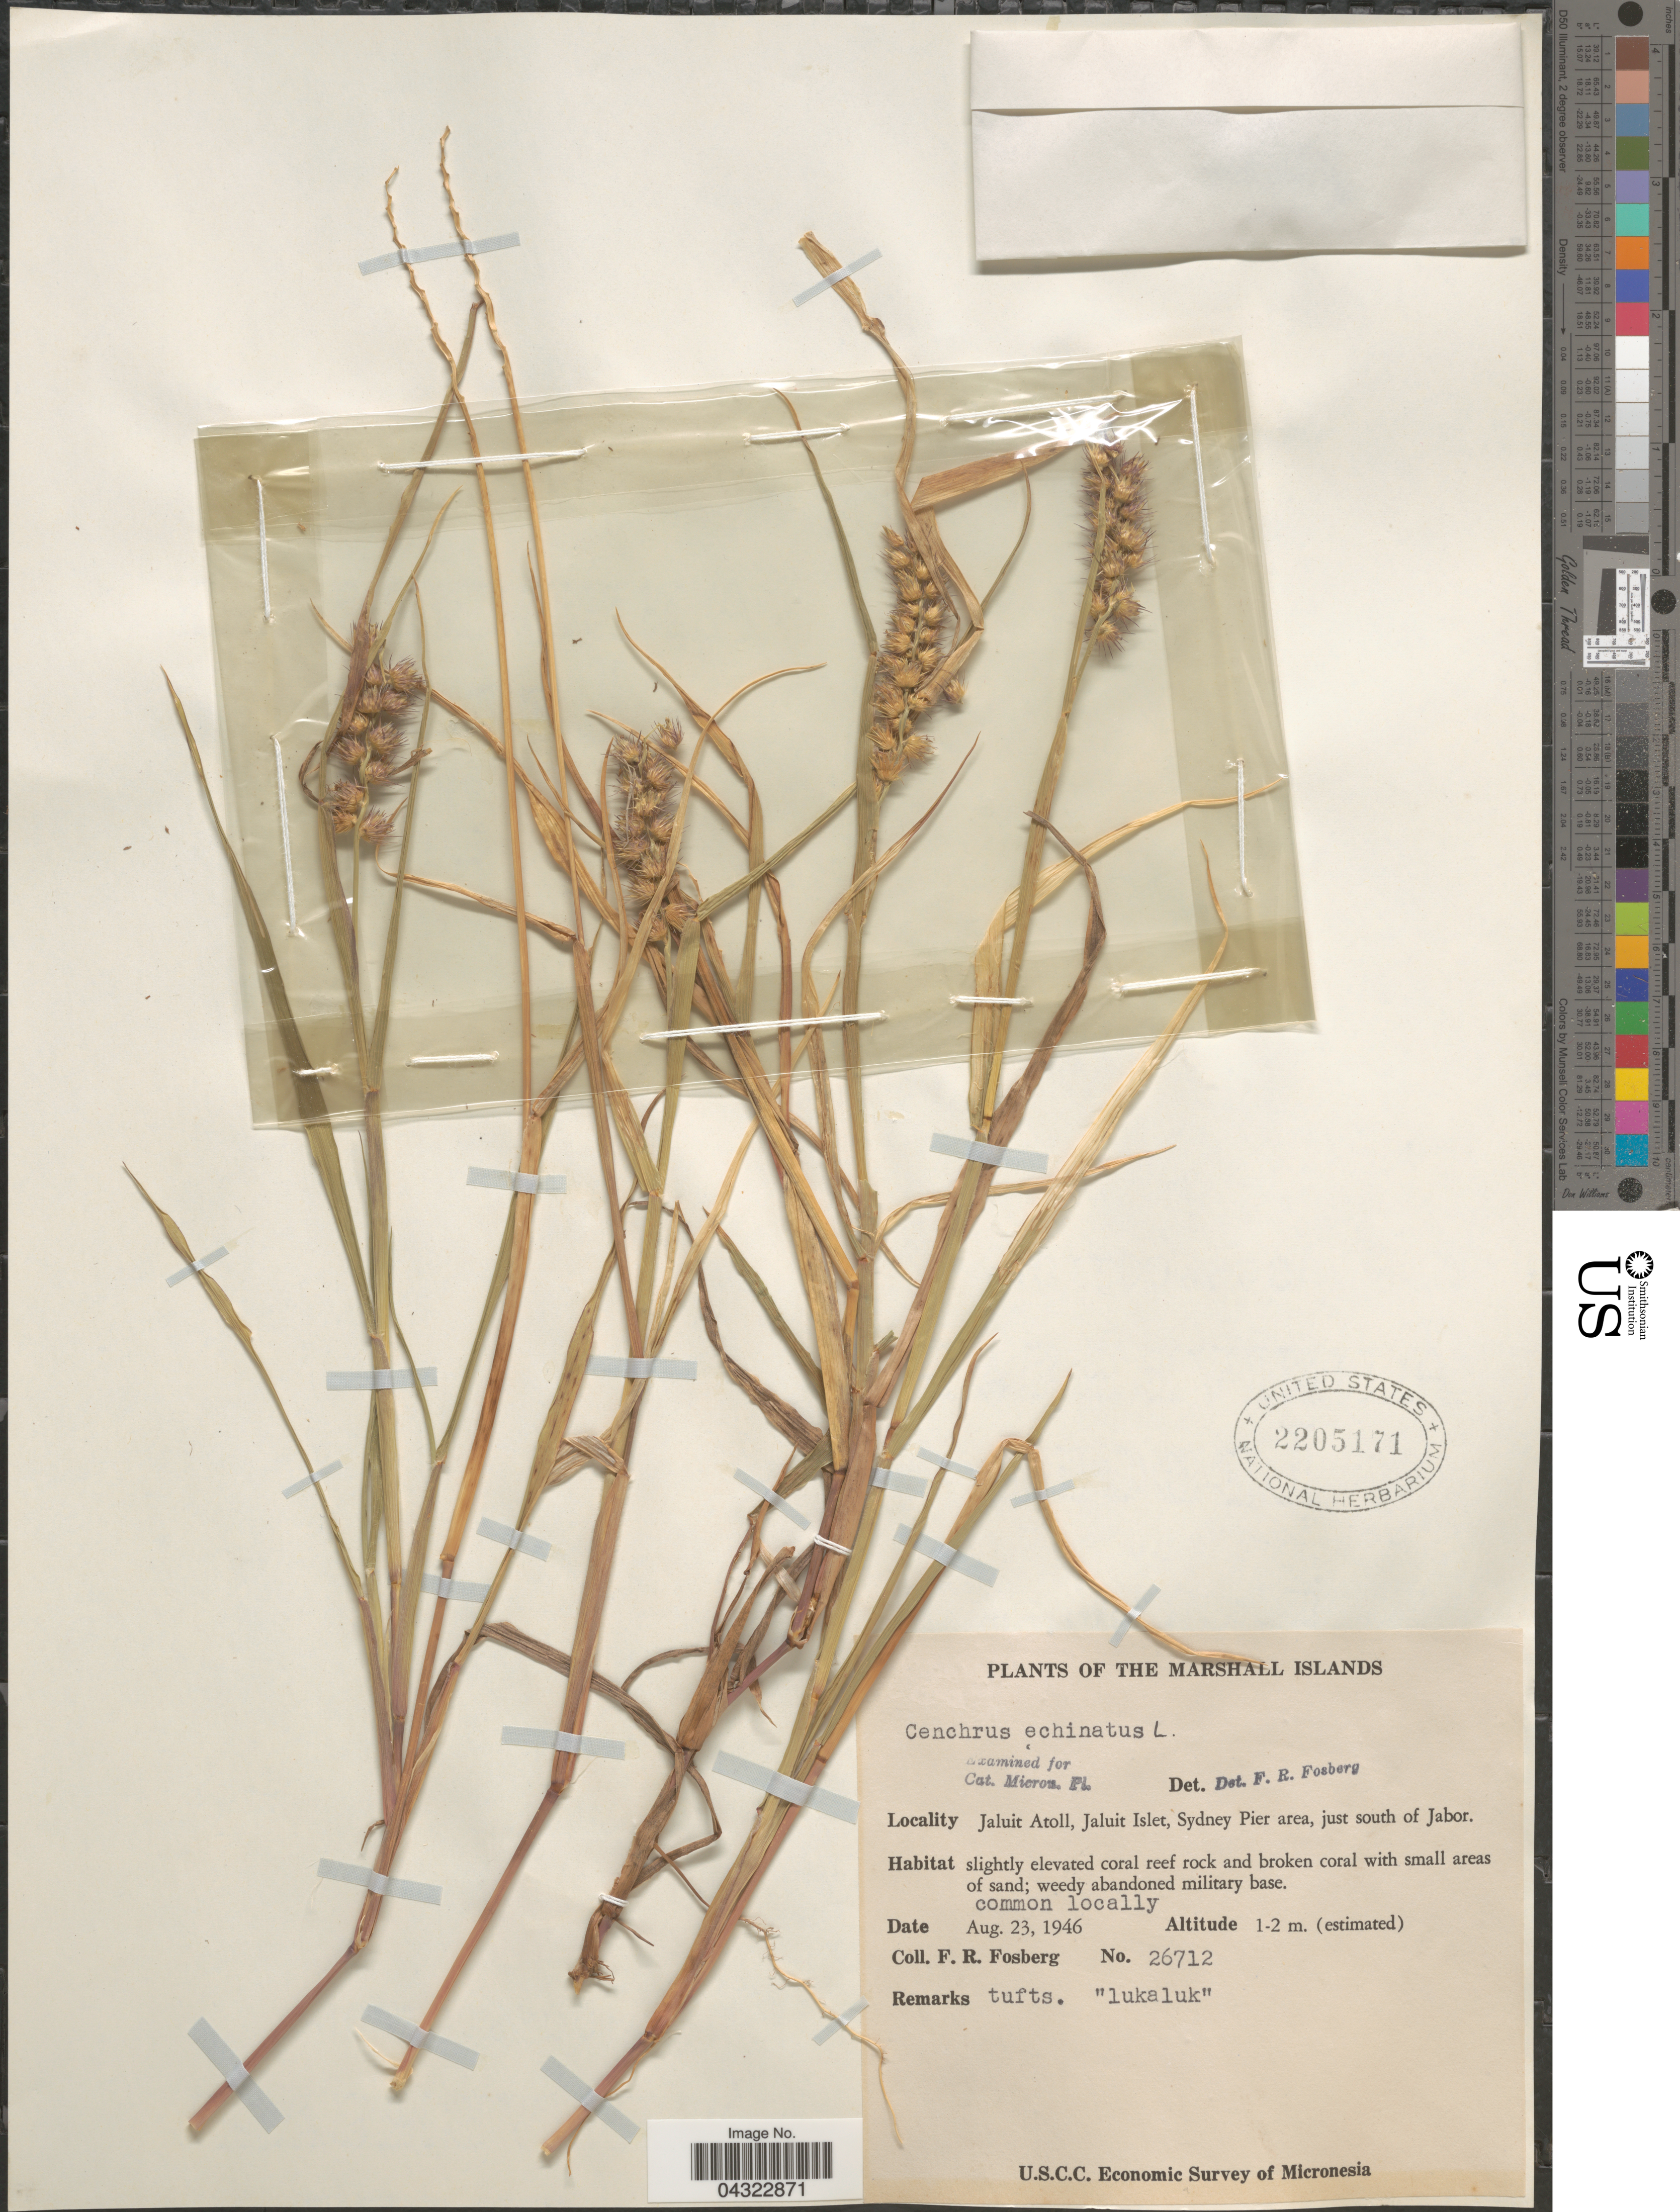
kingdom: Plantae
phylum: Tracheophyta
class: Liliopsida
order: Poales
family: Poaceae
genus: Cenchrus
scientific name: Cenchrus echinatus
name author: L.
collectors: F. R. Fosberg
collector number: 26712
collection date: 1946-08-23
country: Marshall Islands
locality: Jaluit Atoll, Jaluit Islet, Sydney Pier area, just south of Jabor. U.S.C.C. Economic Survey of Micronesia.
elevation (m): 1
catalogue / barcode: US 2205171